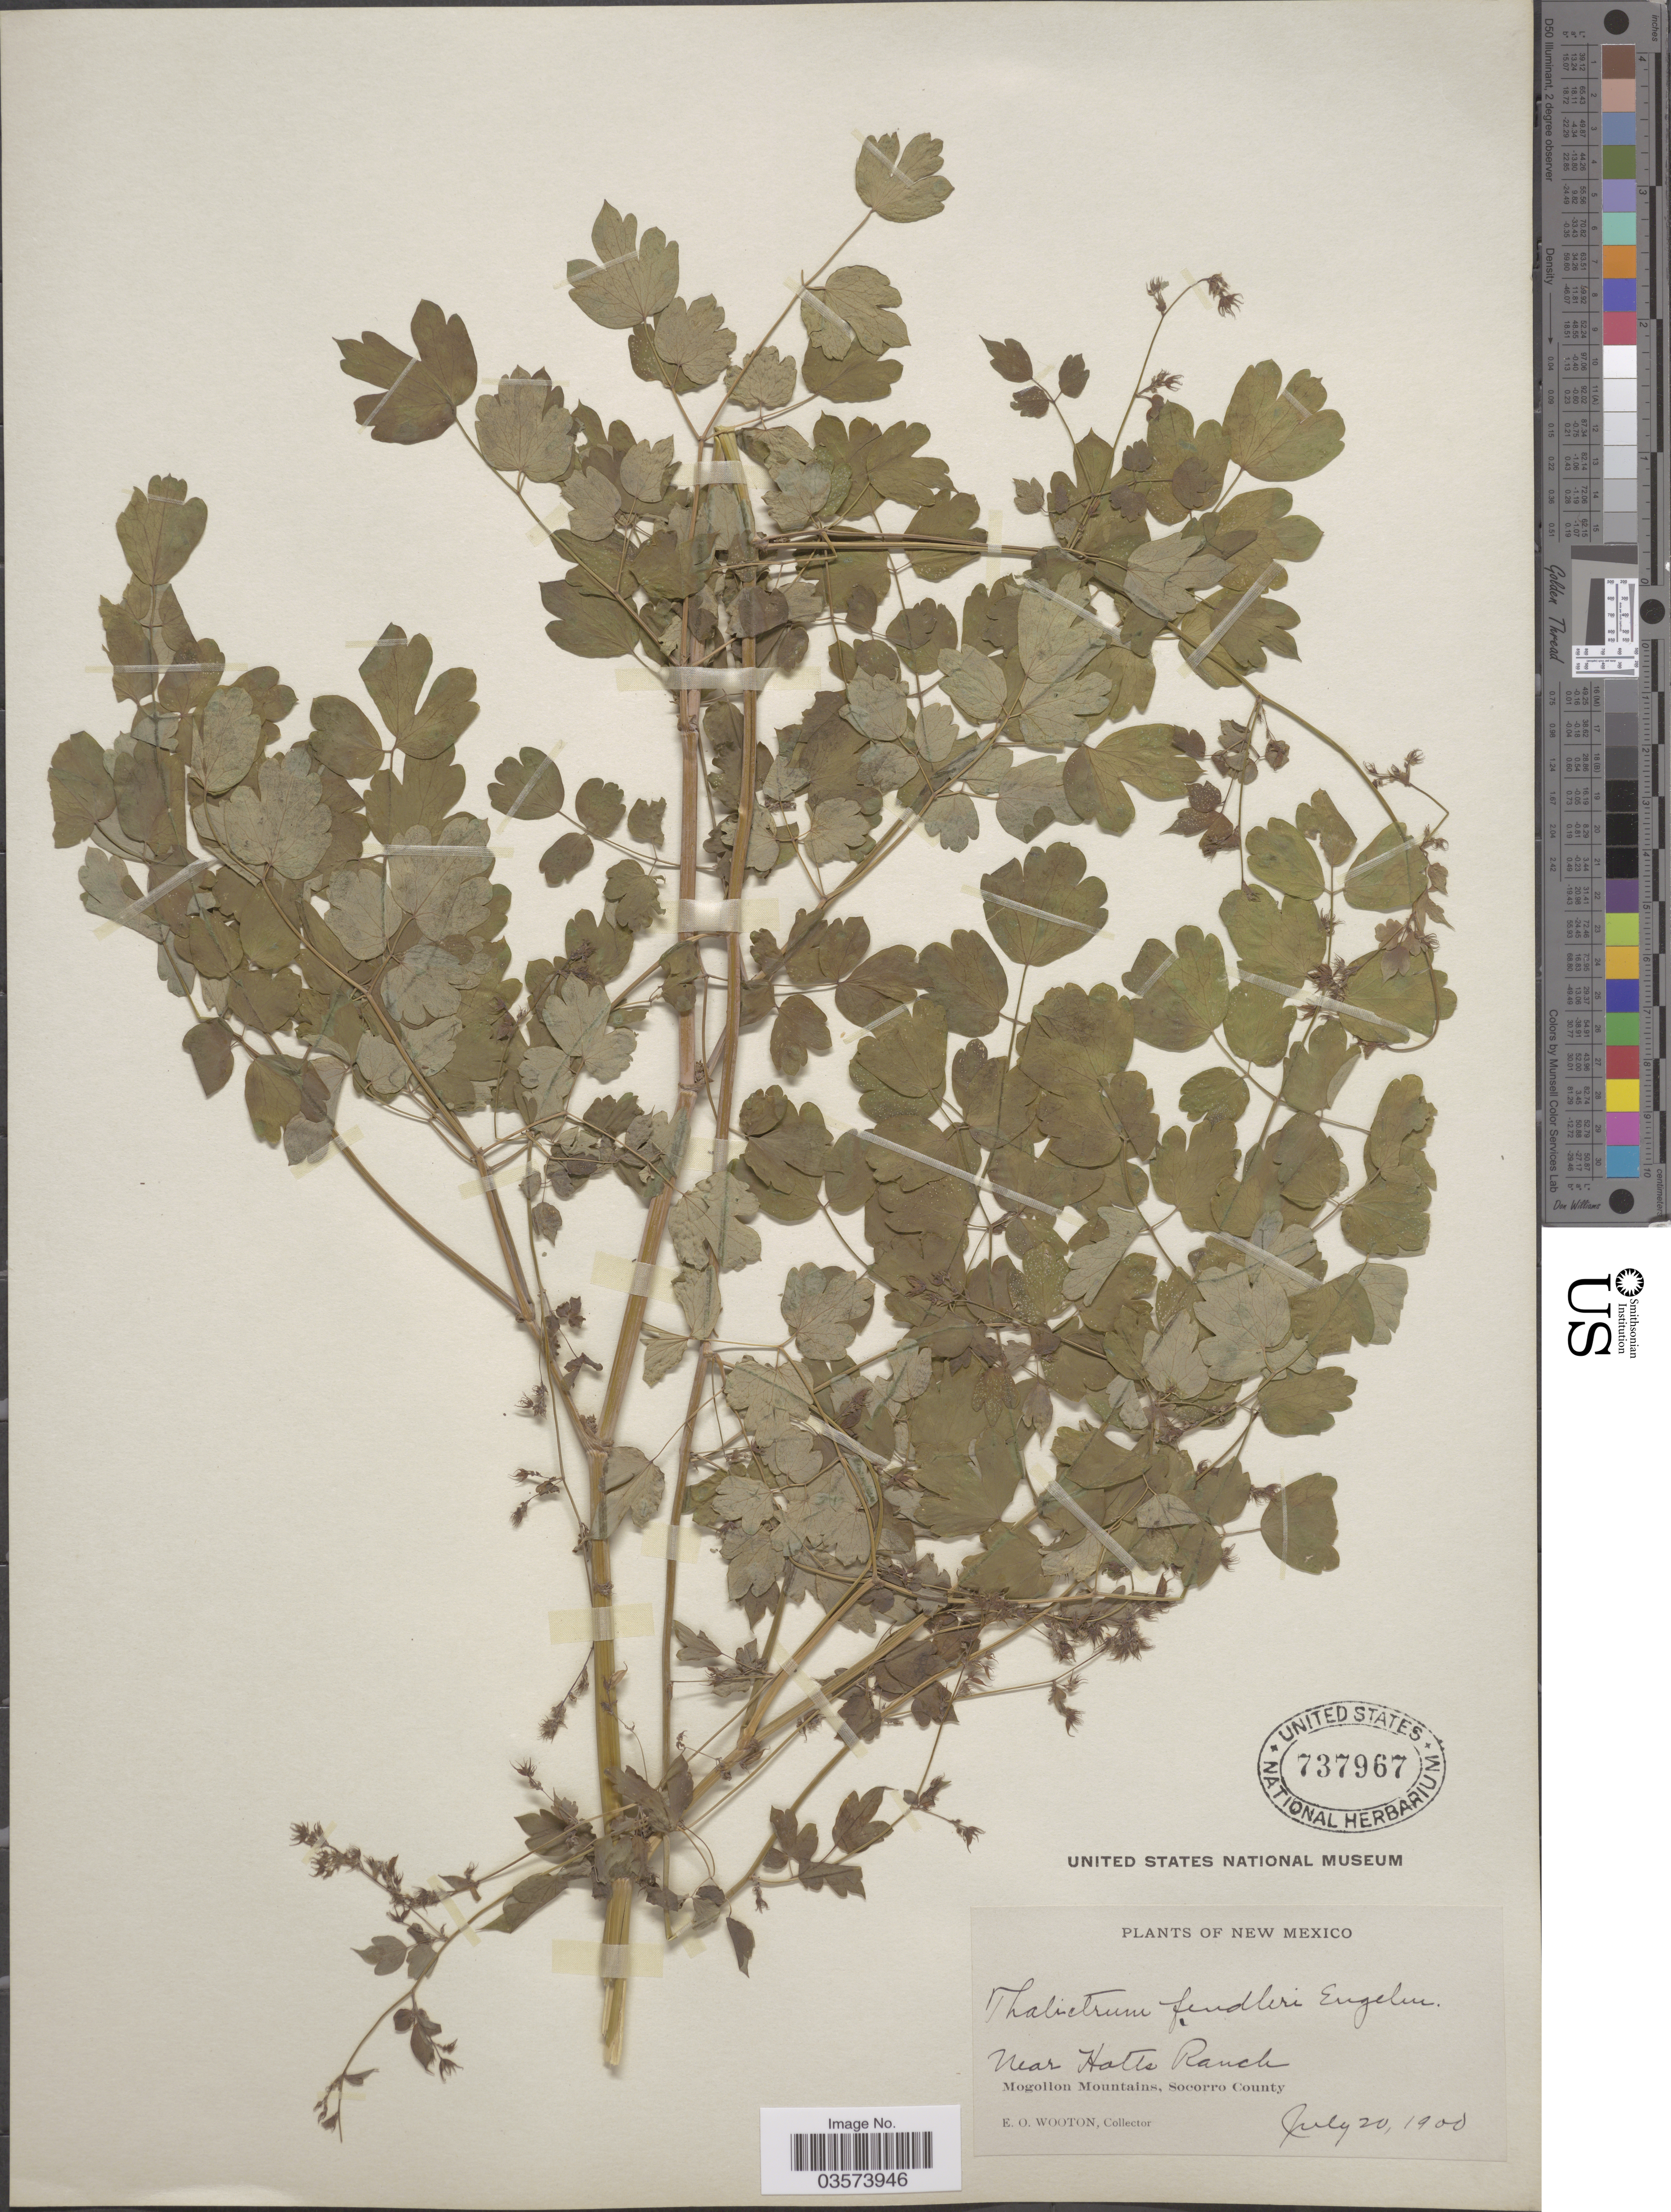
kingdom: Plantae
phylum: Tracheophyta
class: Magnoliopsida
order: Ranunculales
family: Ranunculaceae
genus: Thalictrum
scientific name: Thalictrum fendleri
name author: Engelm. ex A. Gray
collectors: E. O. Wooton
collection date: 1900-07-20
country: United States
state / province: New Mexico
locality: Near Halls Ranch. Mogollon Mountains, Socorro County.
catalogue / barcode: US 737967